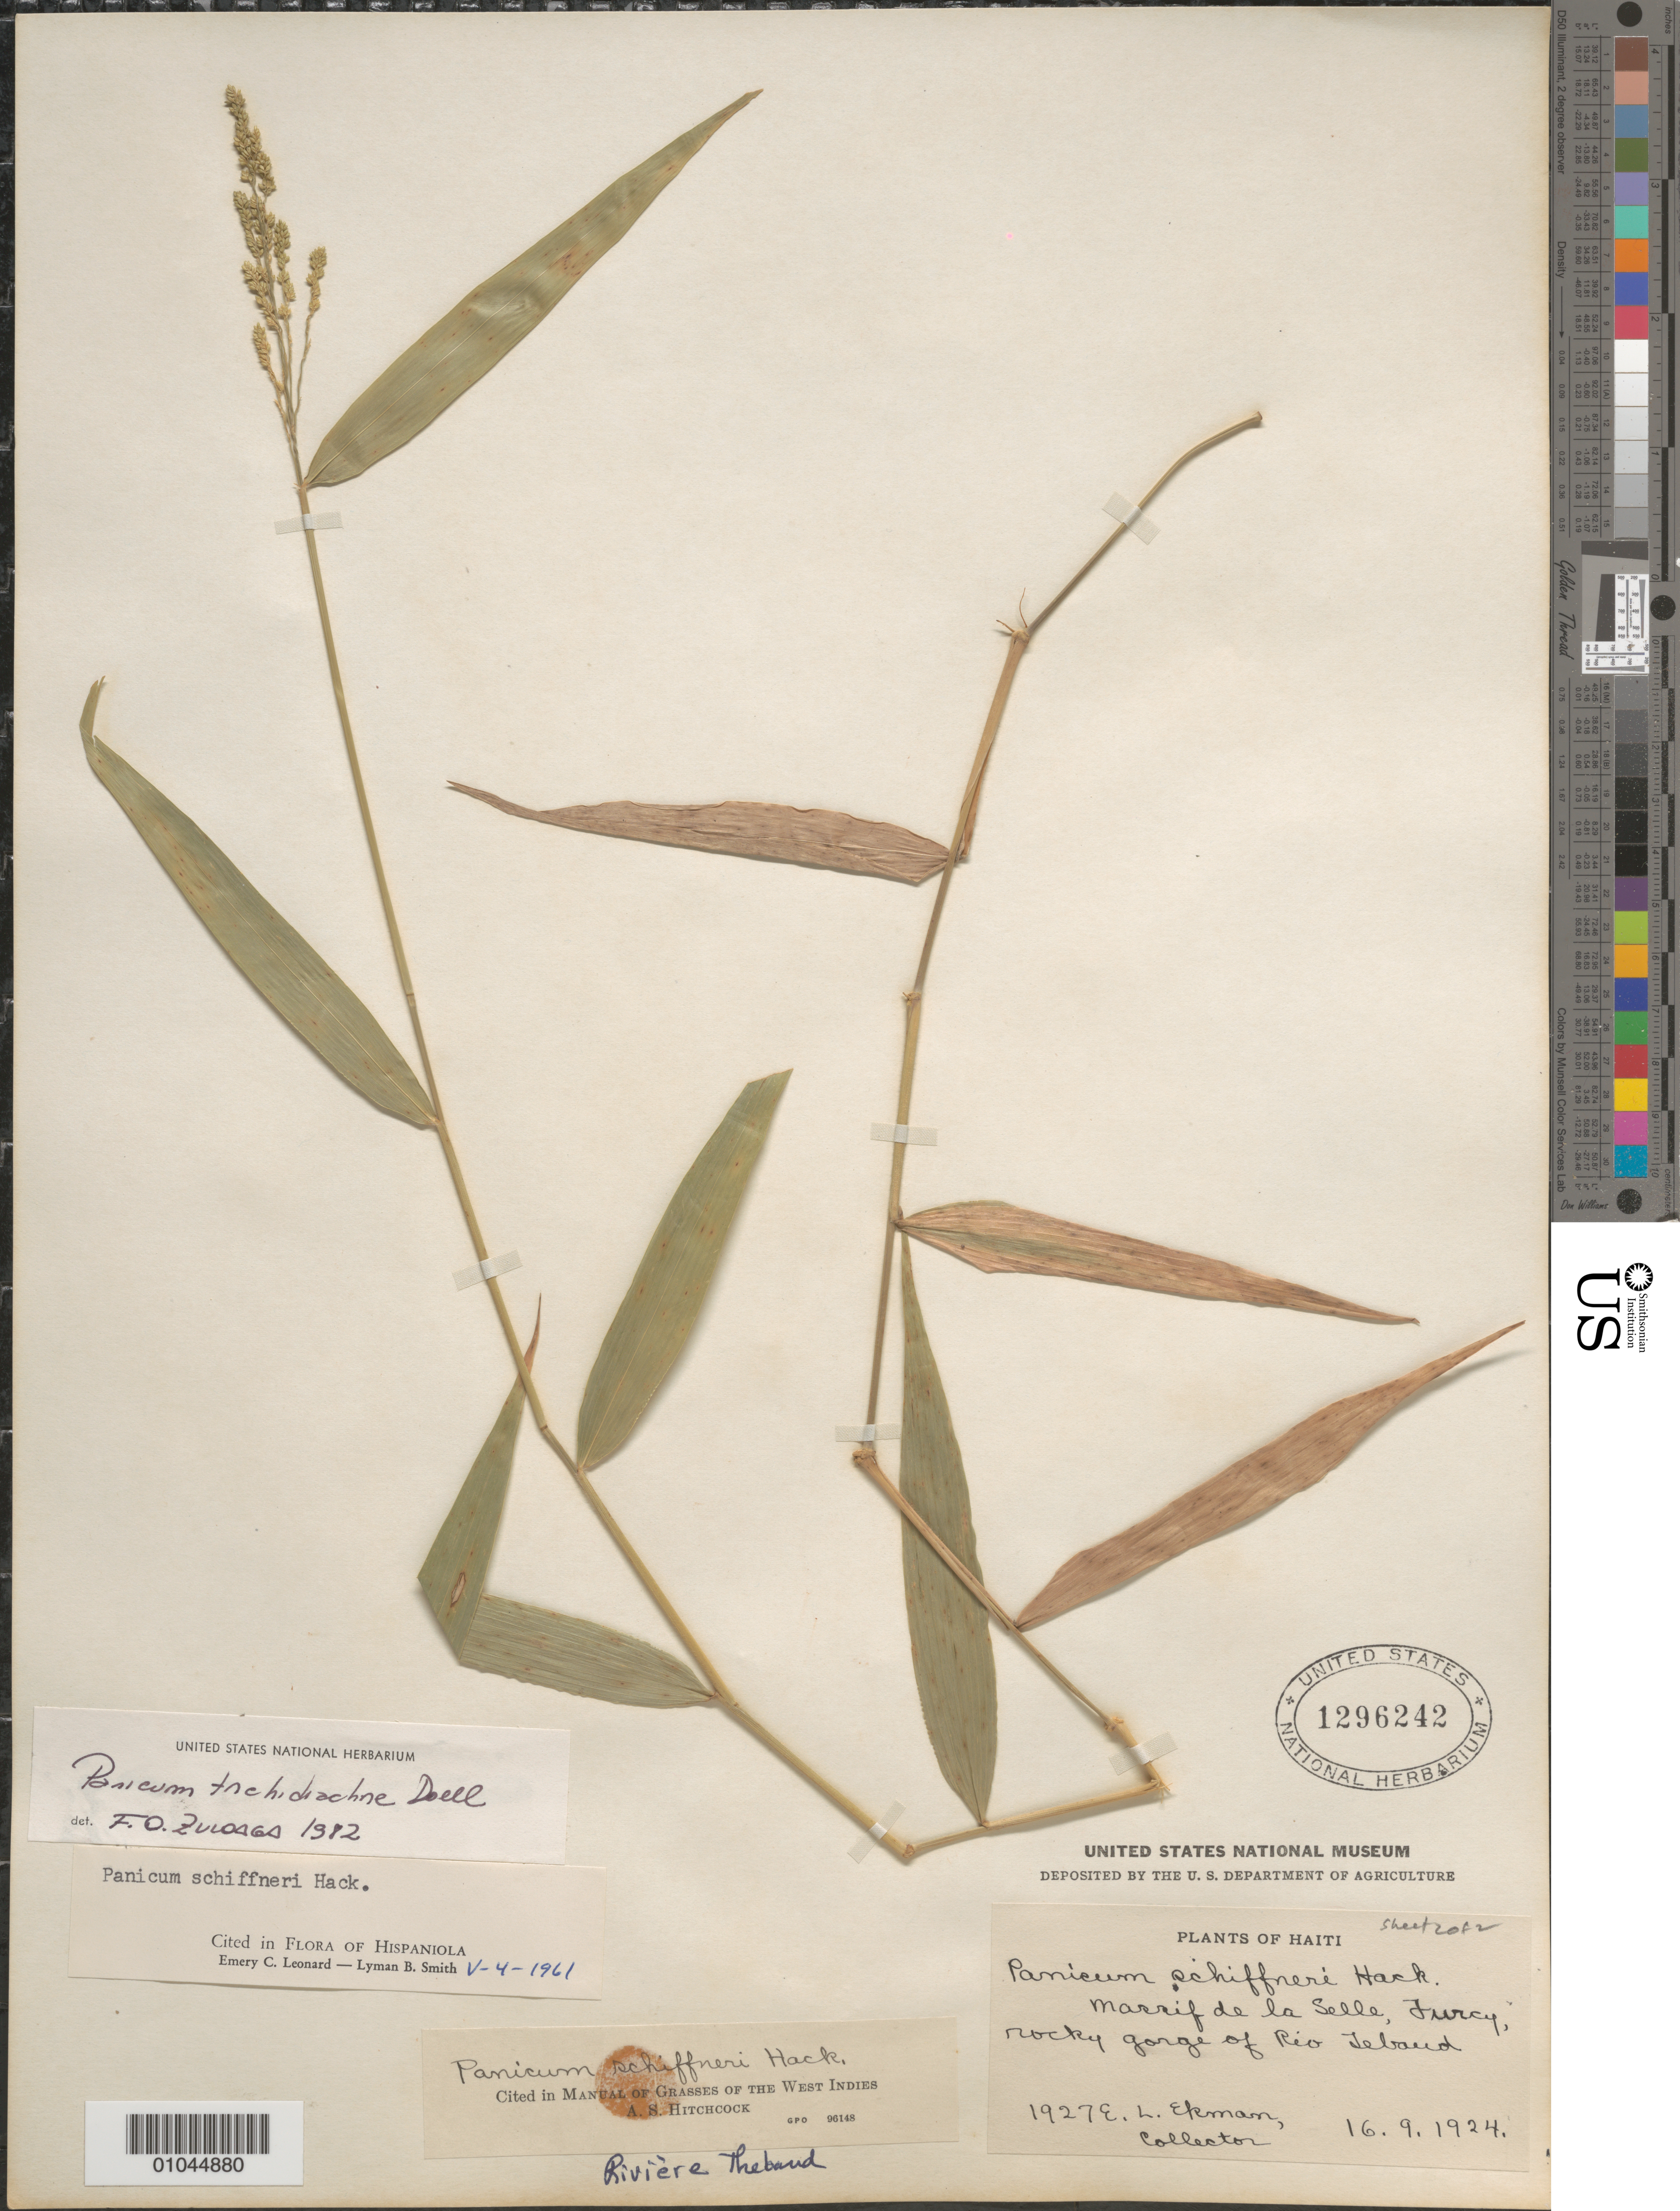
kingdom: Plantae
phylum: Tracheophyta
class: Liliopsida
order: Poales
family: Poaceae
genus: Panicum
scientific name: Panicum trichoides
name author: Sw.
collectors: E. L. Ekman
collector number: H 1927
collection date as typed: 16 Sep 1924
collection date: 1924-09-16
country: Haiti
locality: Massif de la Selle, Furcy, Rio Sebaud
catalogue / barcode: US 1296242